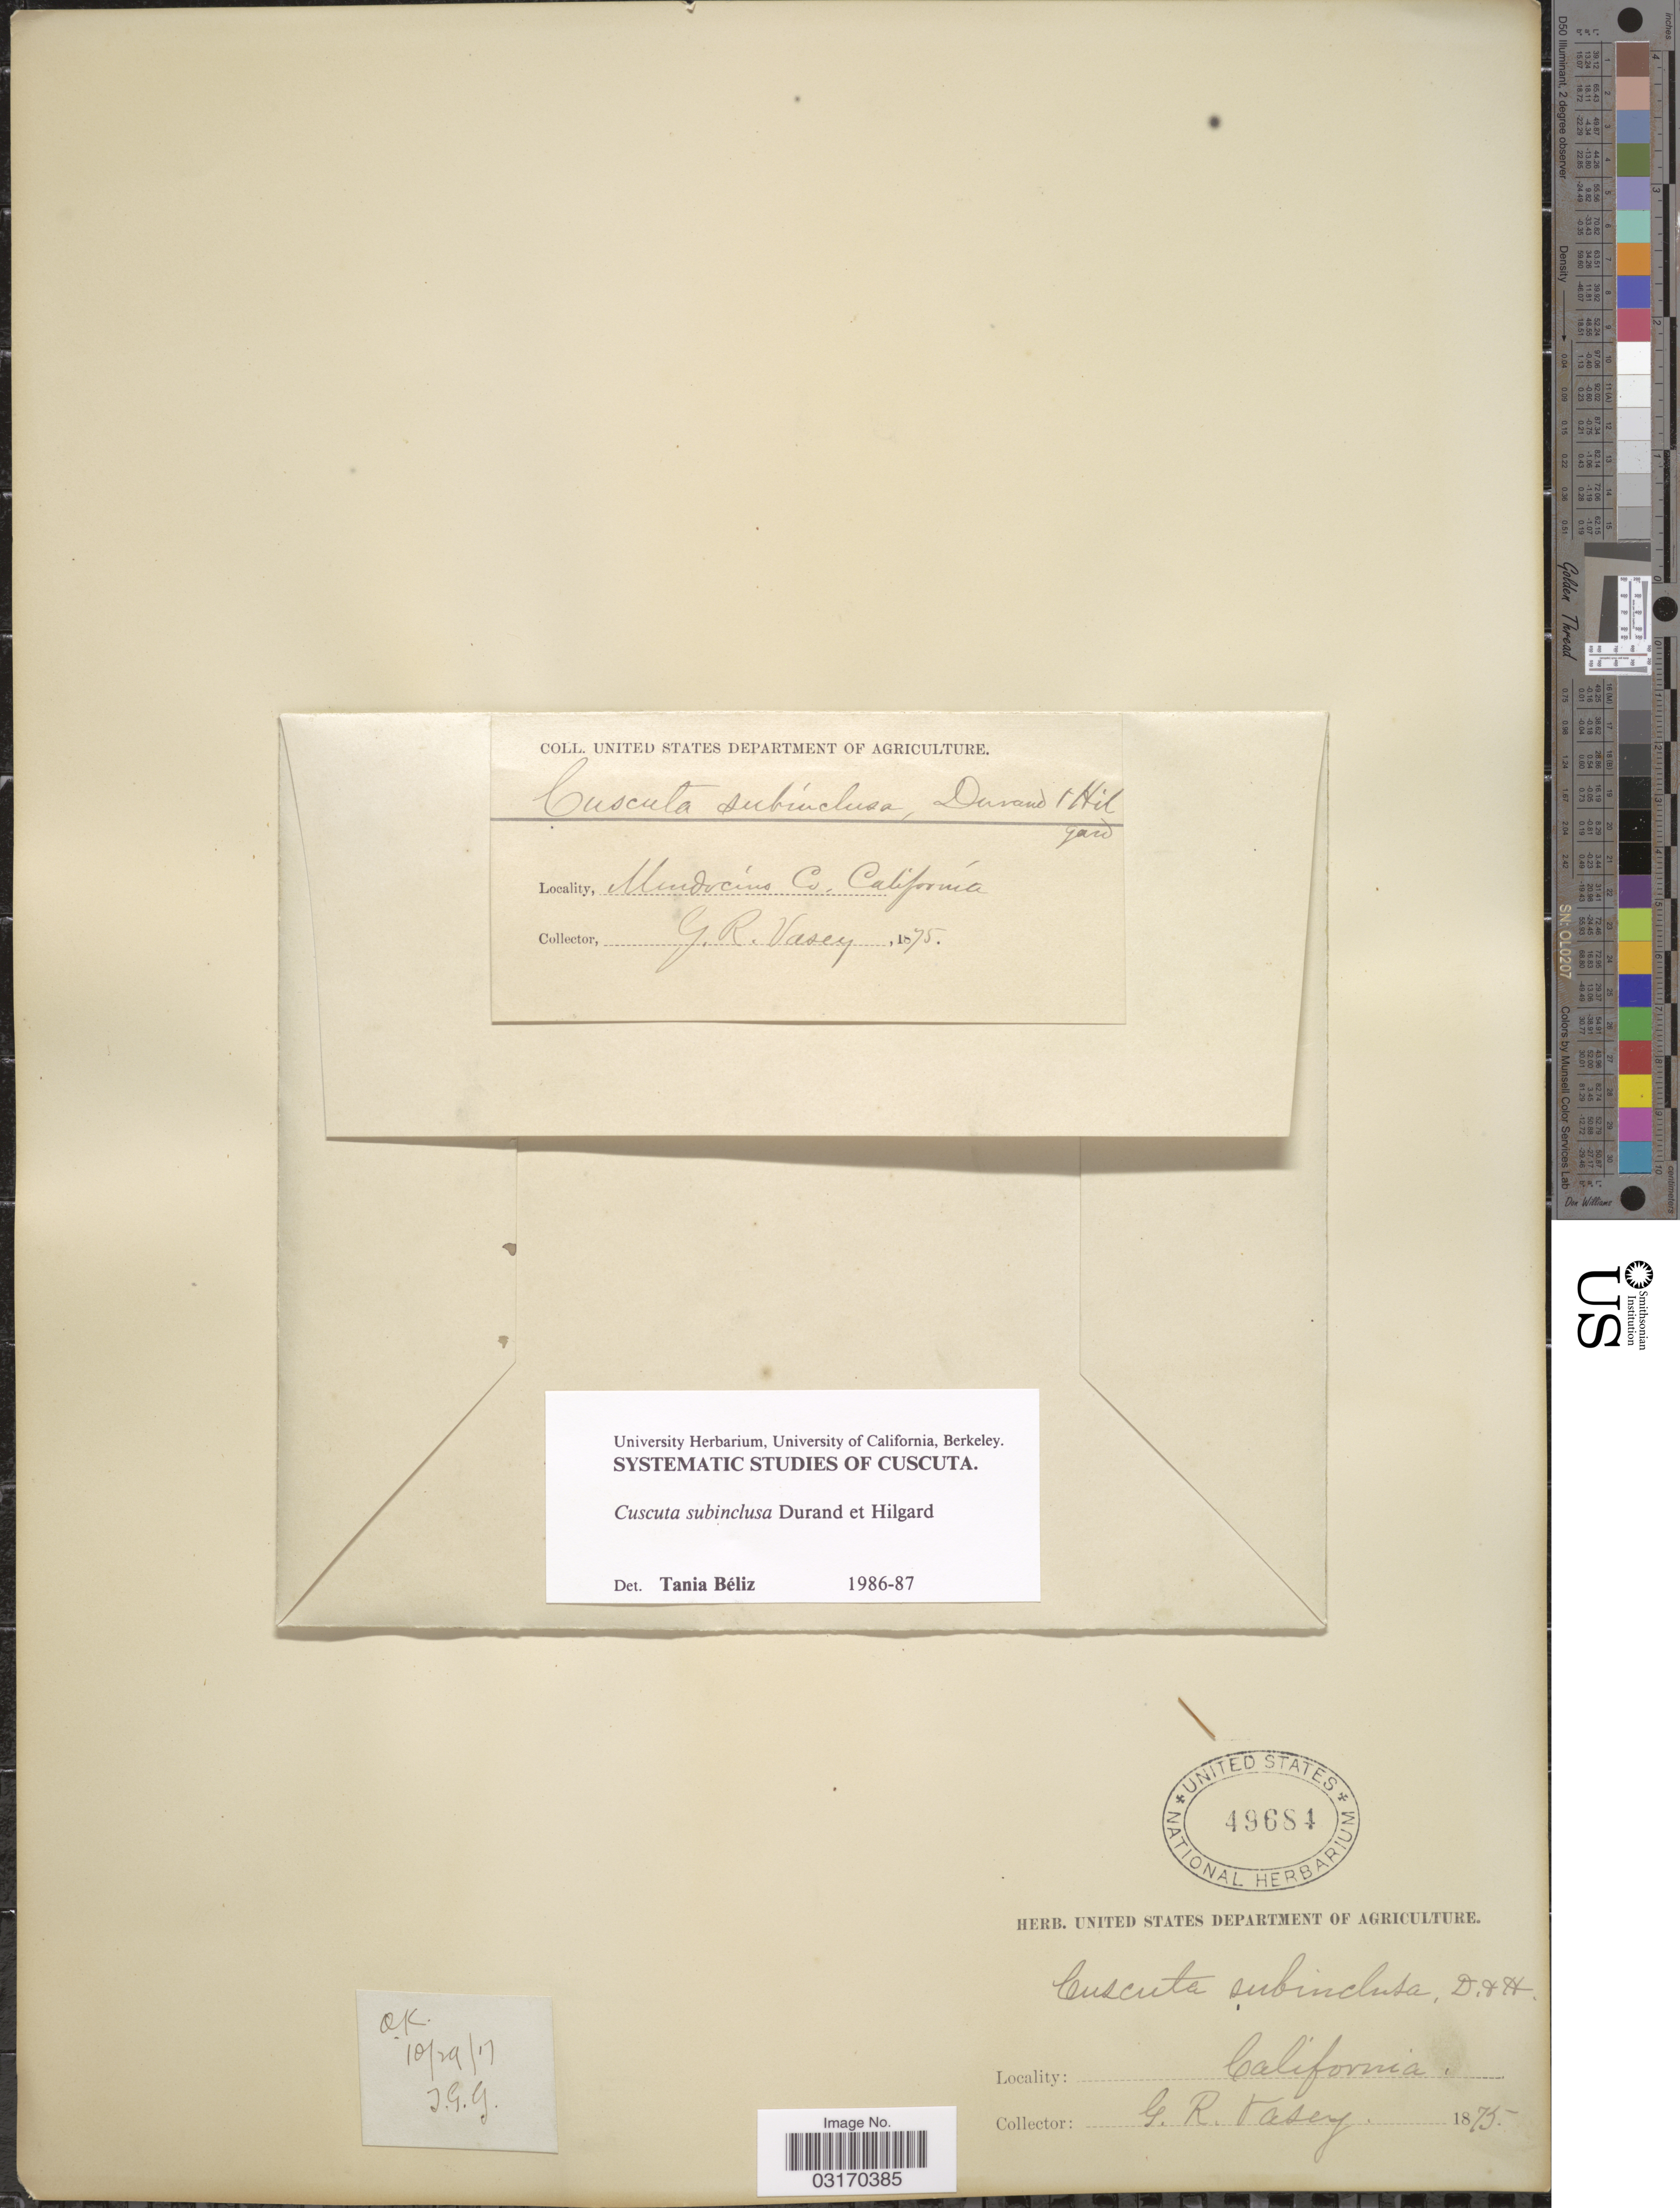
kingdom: Plantae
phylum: Tracheophyta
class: Magnoliopsida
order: Solanales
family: Convolvulaceae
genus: Cuscuta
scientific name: Cuscuta subinclusa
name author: Durand & Hilg.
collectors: G. R. Vasey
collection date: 1875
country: United States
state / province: California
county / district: Mendocino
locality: Mendocino Co.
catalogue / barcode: US 49684